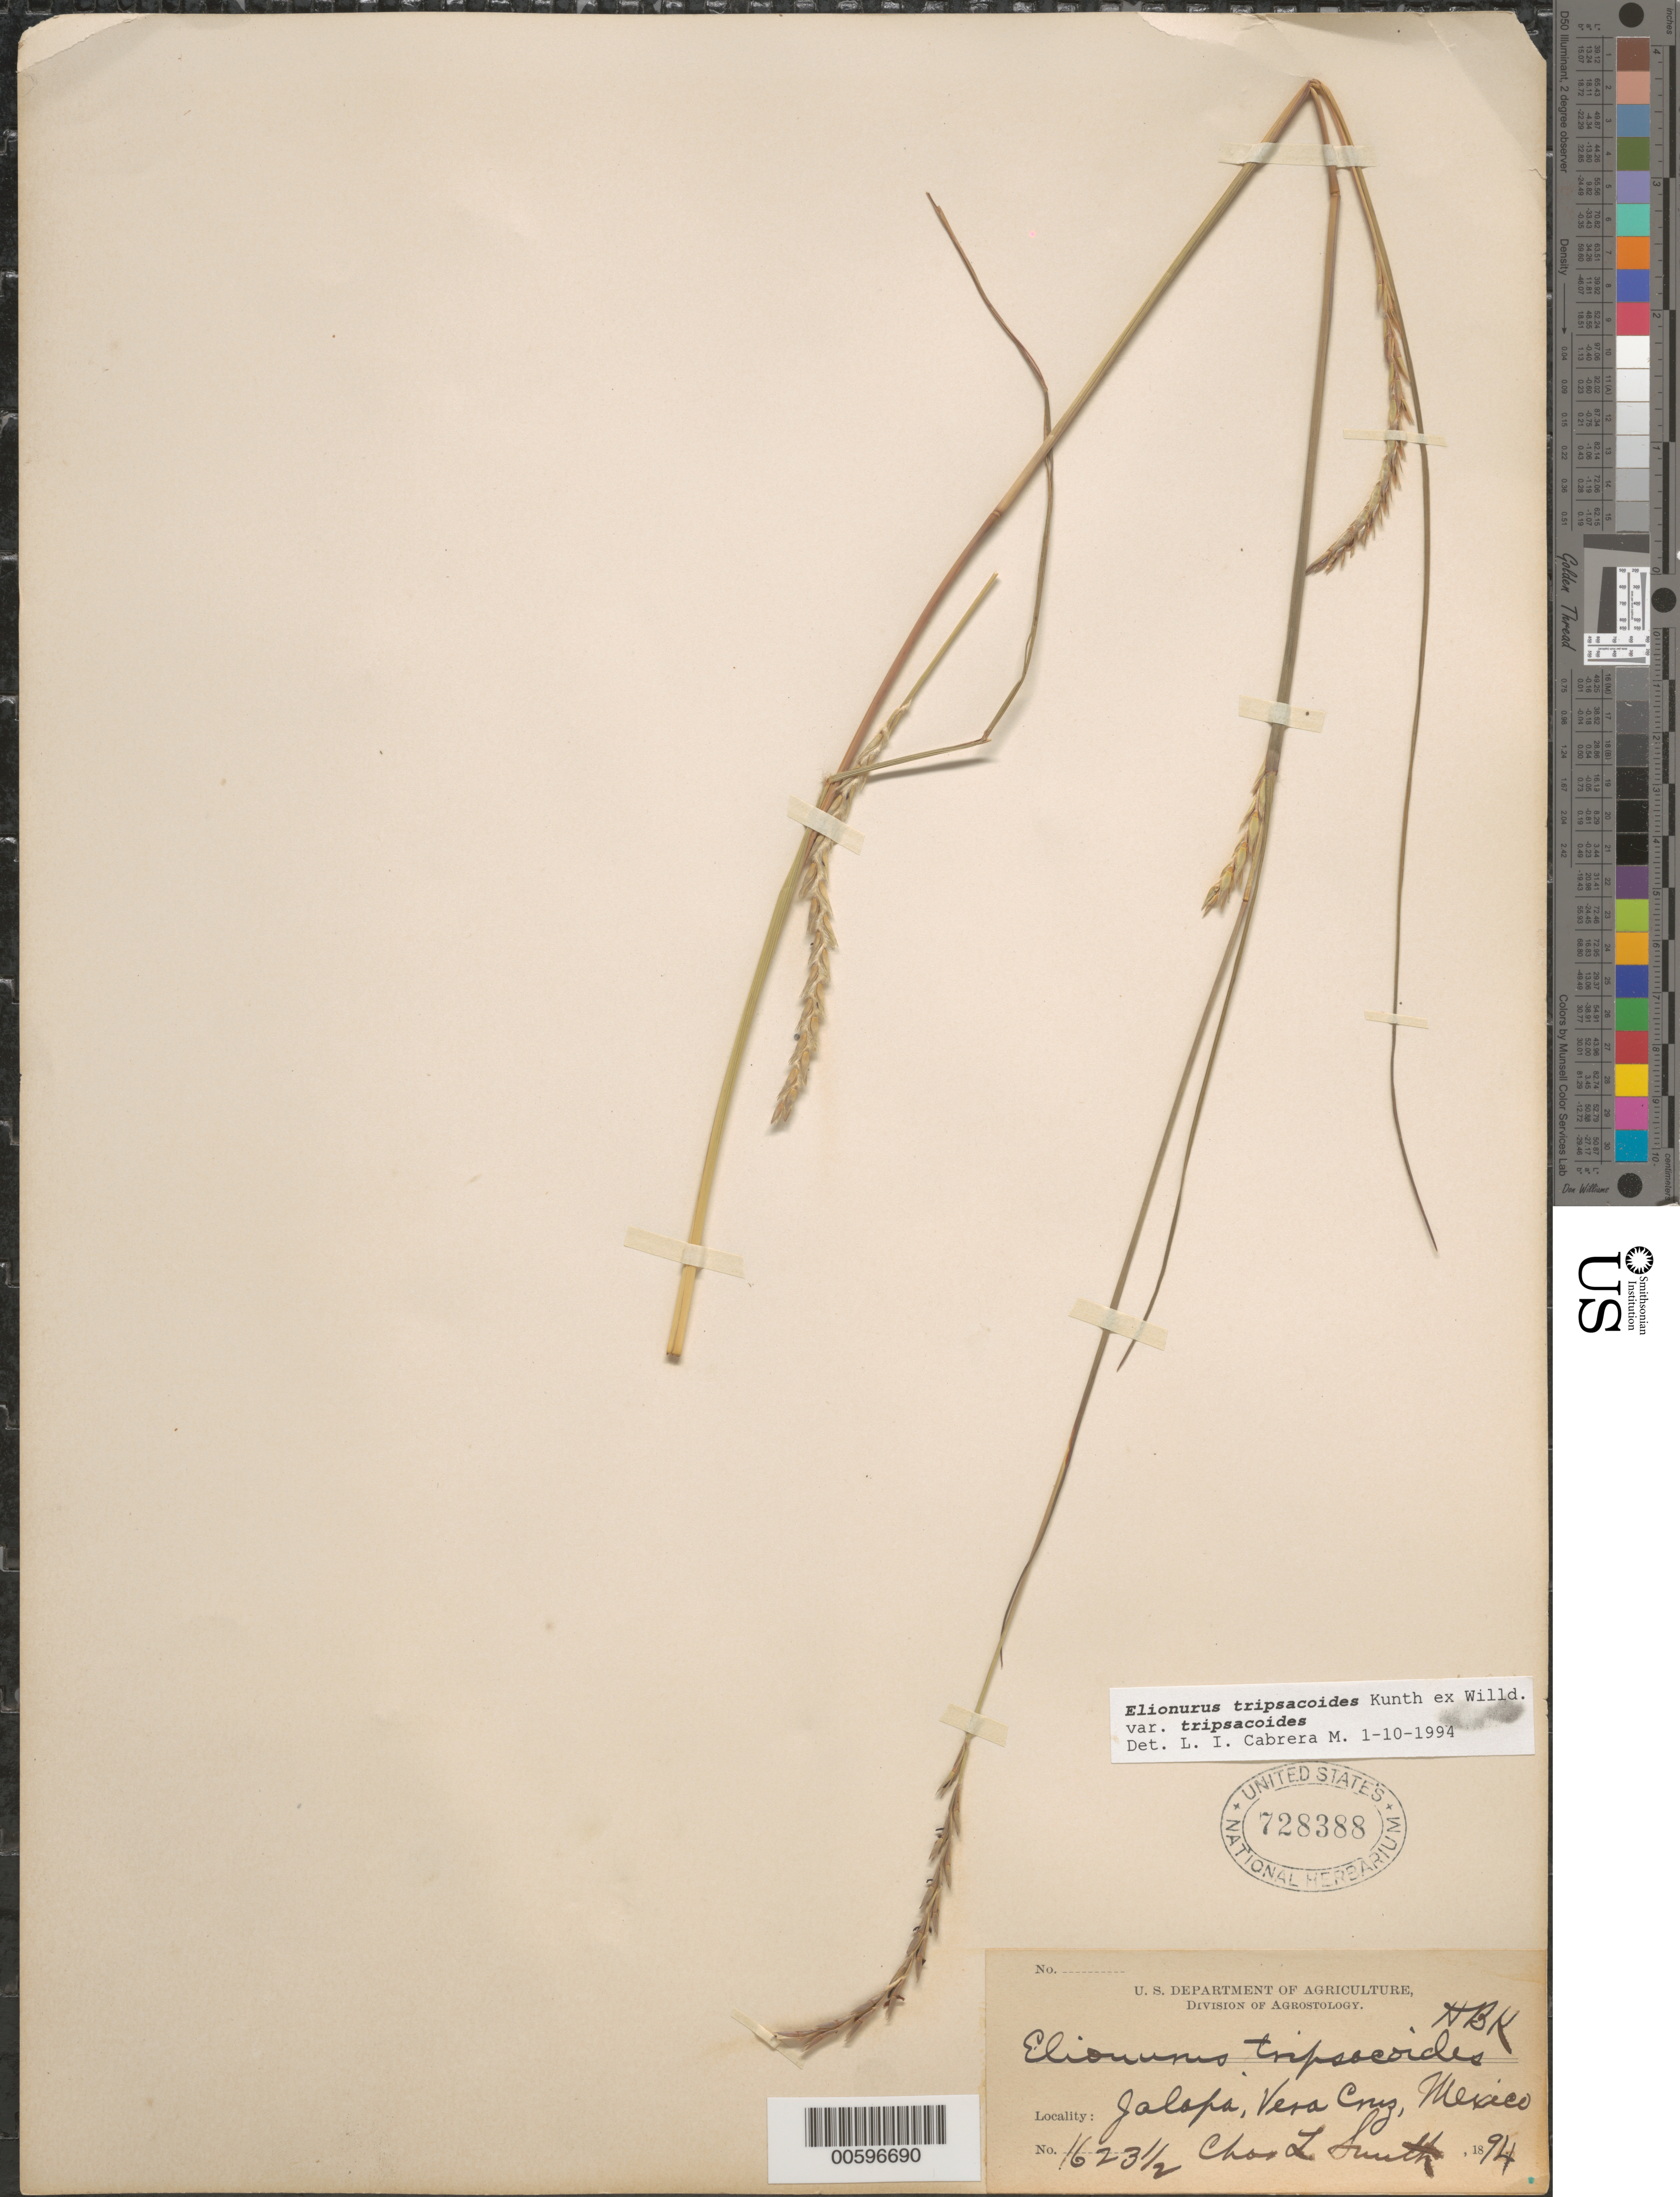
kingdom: Plantae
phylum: Tracheophyta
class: Liliopsida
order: Poales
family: Poaceae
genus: Elionurus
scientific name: Elionurus tripsacoides var. tripsacoides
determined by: Cabrera M., L. I.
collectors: C. L. Smith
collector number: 1623.5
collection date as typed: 0 1894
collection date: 1894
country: Mexico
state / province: Veracruz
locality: Jalapa.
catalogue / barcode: US 728388